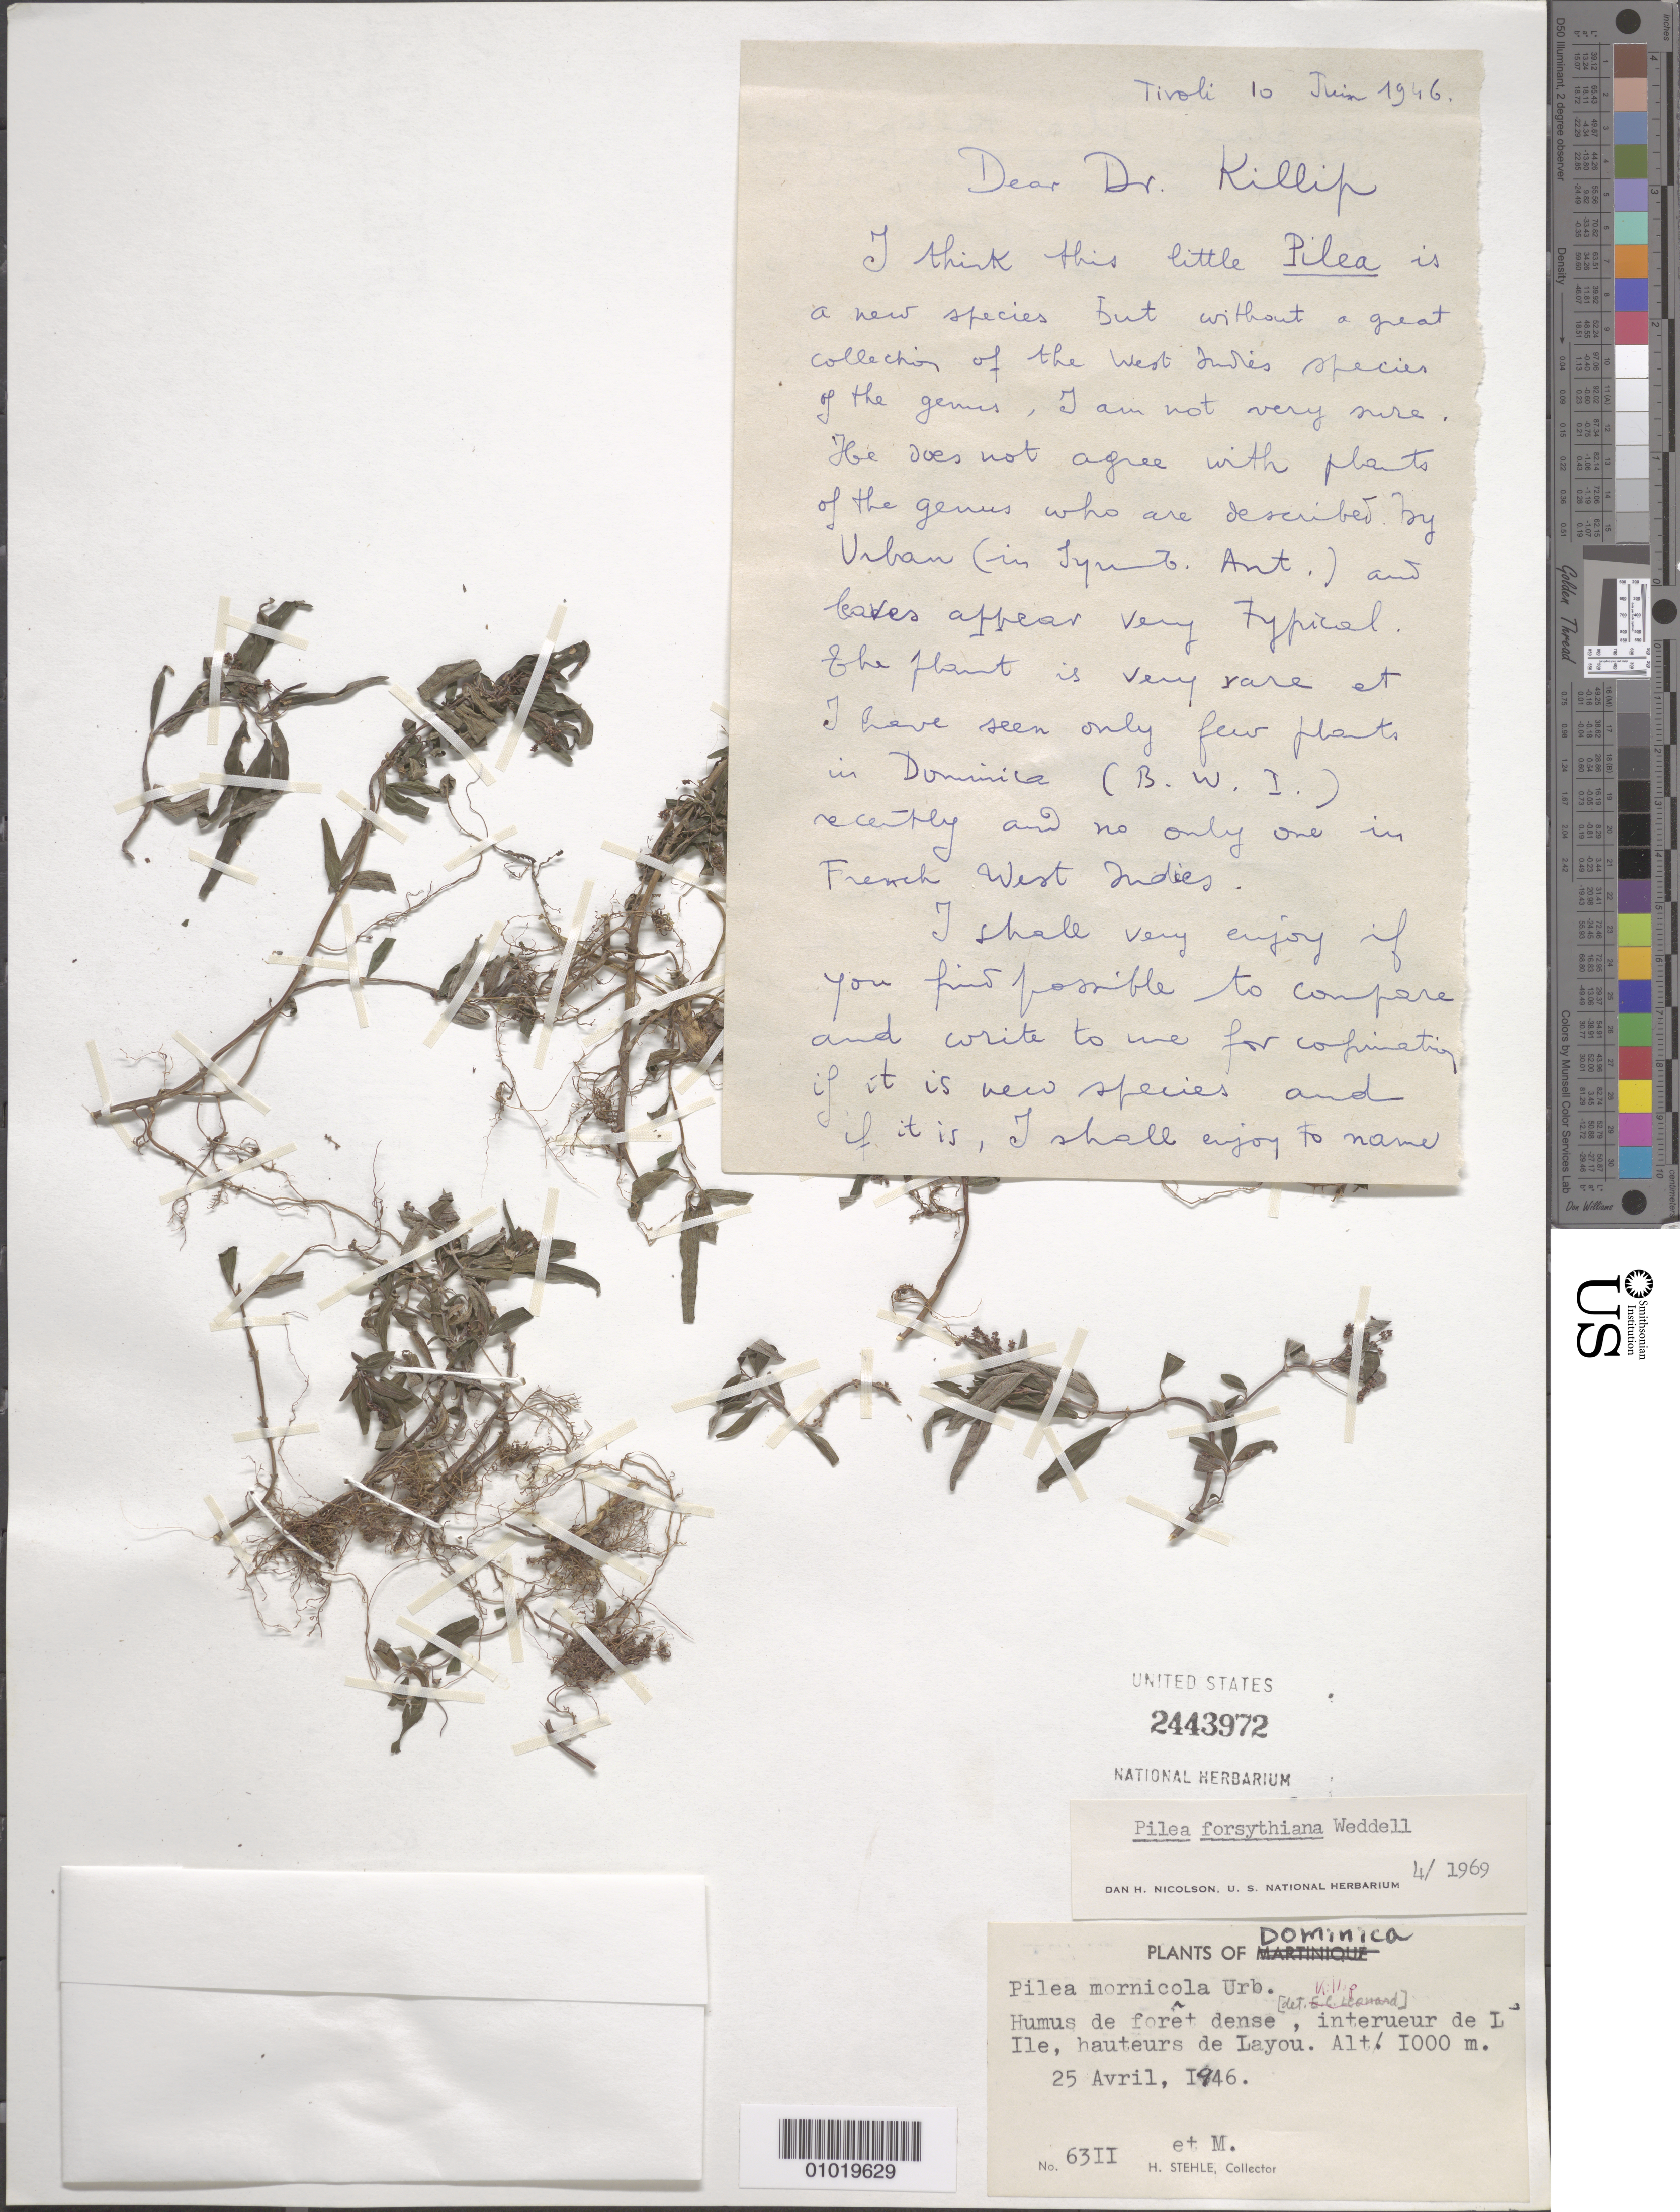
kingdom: Plantae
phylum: Tracheophyta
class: Magnoliopsida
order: Rosales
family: Urticaceae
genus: Pilea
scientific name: Pilea forsythiana var. forsythiana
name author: Wedd.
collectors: H. Stehlé & M. Stehlé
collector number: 6311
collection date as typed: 25 Apr 1946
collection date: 1946-04-25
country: Dominica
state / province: St. Joseph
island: Dominica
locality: Humus foret dense, interueur de L'Ile, hauteurs de Layou.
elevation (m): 1000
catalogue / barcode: US 2443972